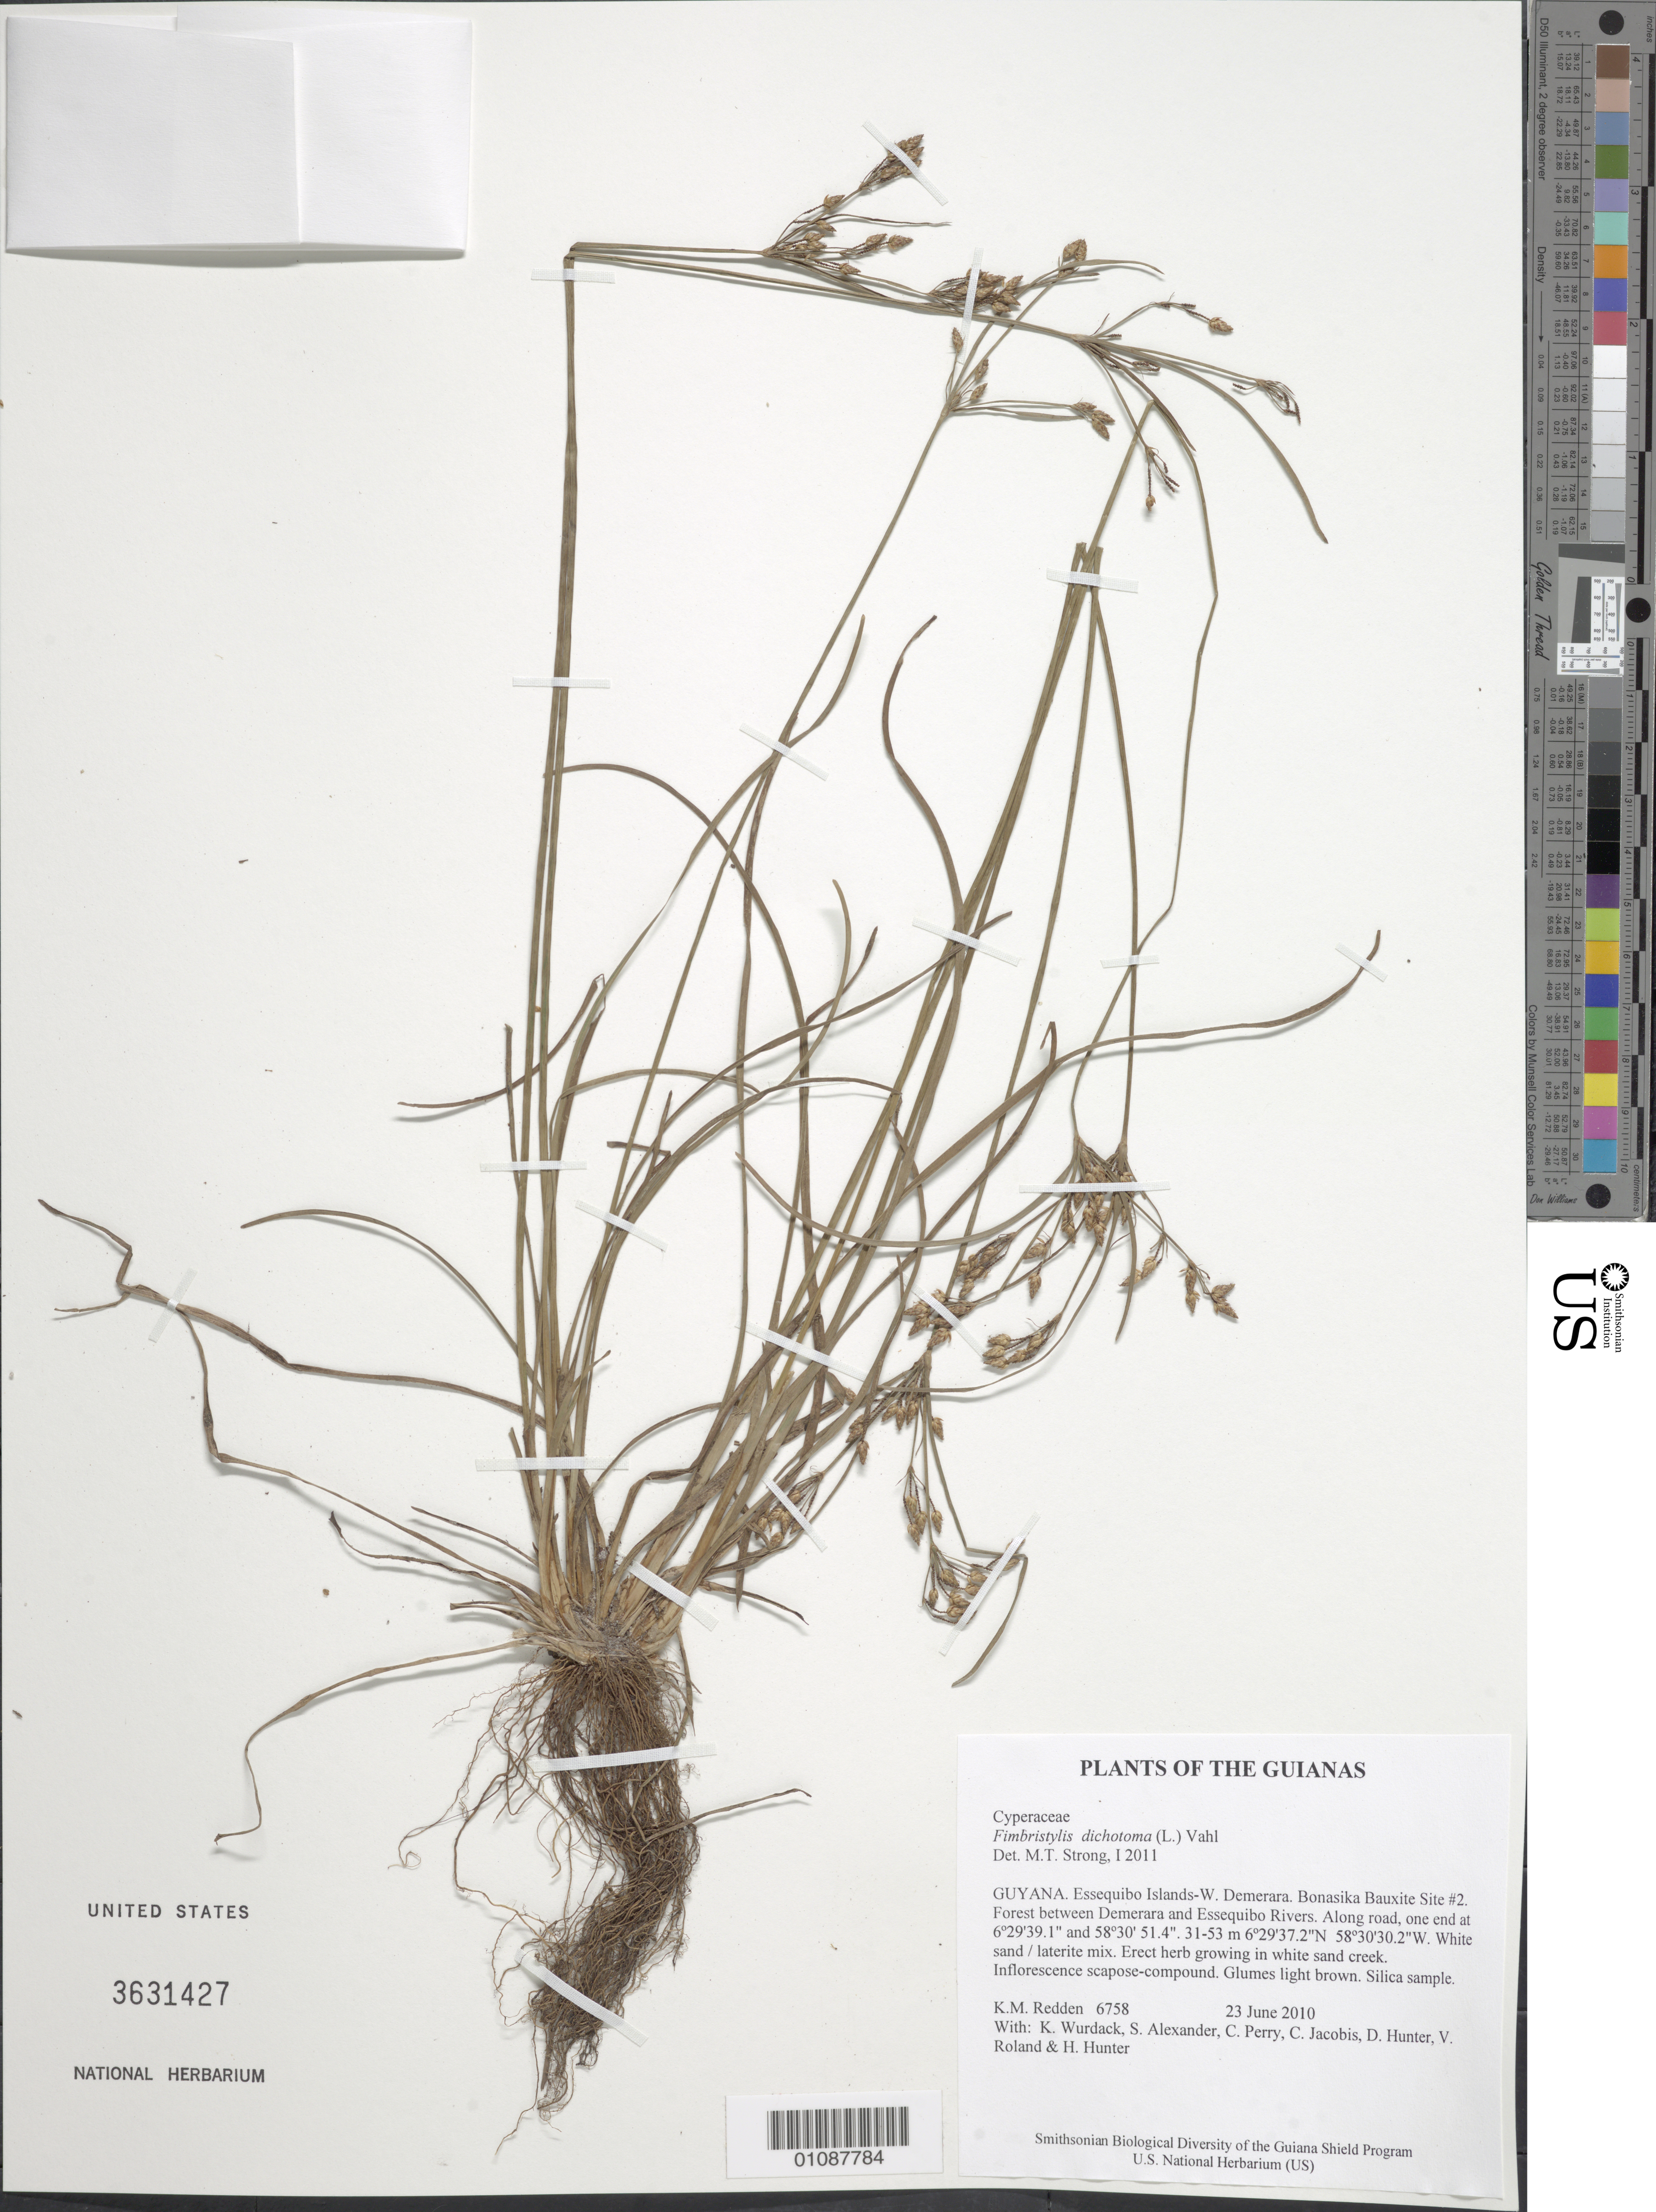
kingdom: Plantae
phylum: Tracheophyta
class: Liliopsida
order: Poales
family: Cyperaceae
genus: Fimbristylis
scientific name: Fimbristylis dichotoma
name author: (L.) Vahl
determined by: Strong, M. T., (US), Smithsonian Institution - National Museum of Natural History (UNITED STATES)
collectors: K. M. Redden, K. Wurdack, S. N. Alexander, C. Perry, C. Jacobis, D. Hunter, V. Roland & H. Hunter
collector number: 6758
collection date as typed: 23 June 2010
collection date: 2010-06-23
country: Guyana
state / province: Essequibo Isl-W. Demerara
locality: Bonasika Bauxite Site #2. Forest between Demerara and Essequibo Rivers. Along road, one end at 6º29'39.1" and 58º30' 51.4"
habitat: White sand / laterite mix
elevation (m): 31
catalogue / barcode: US 3631427